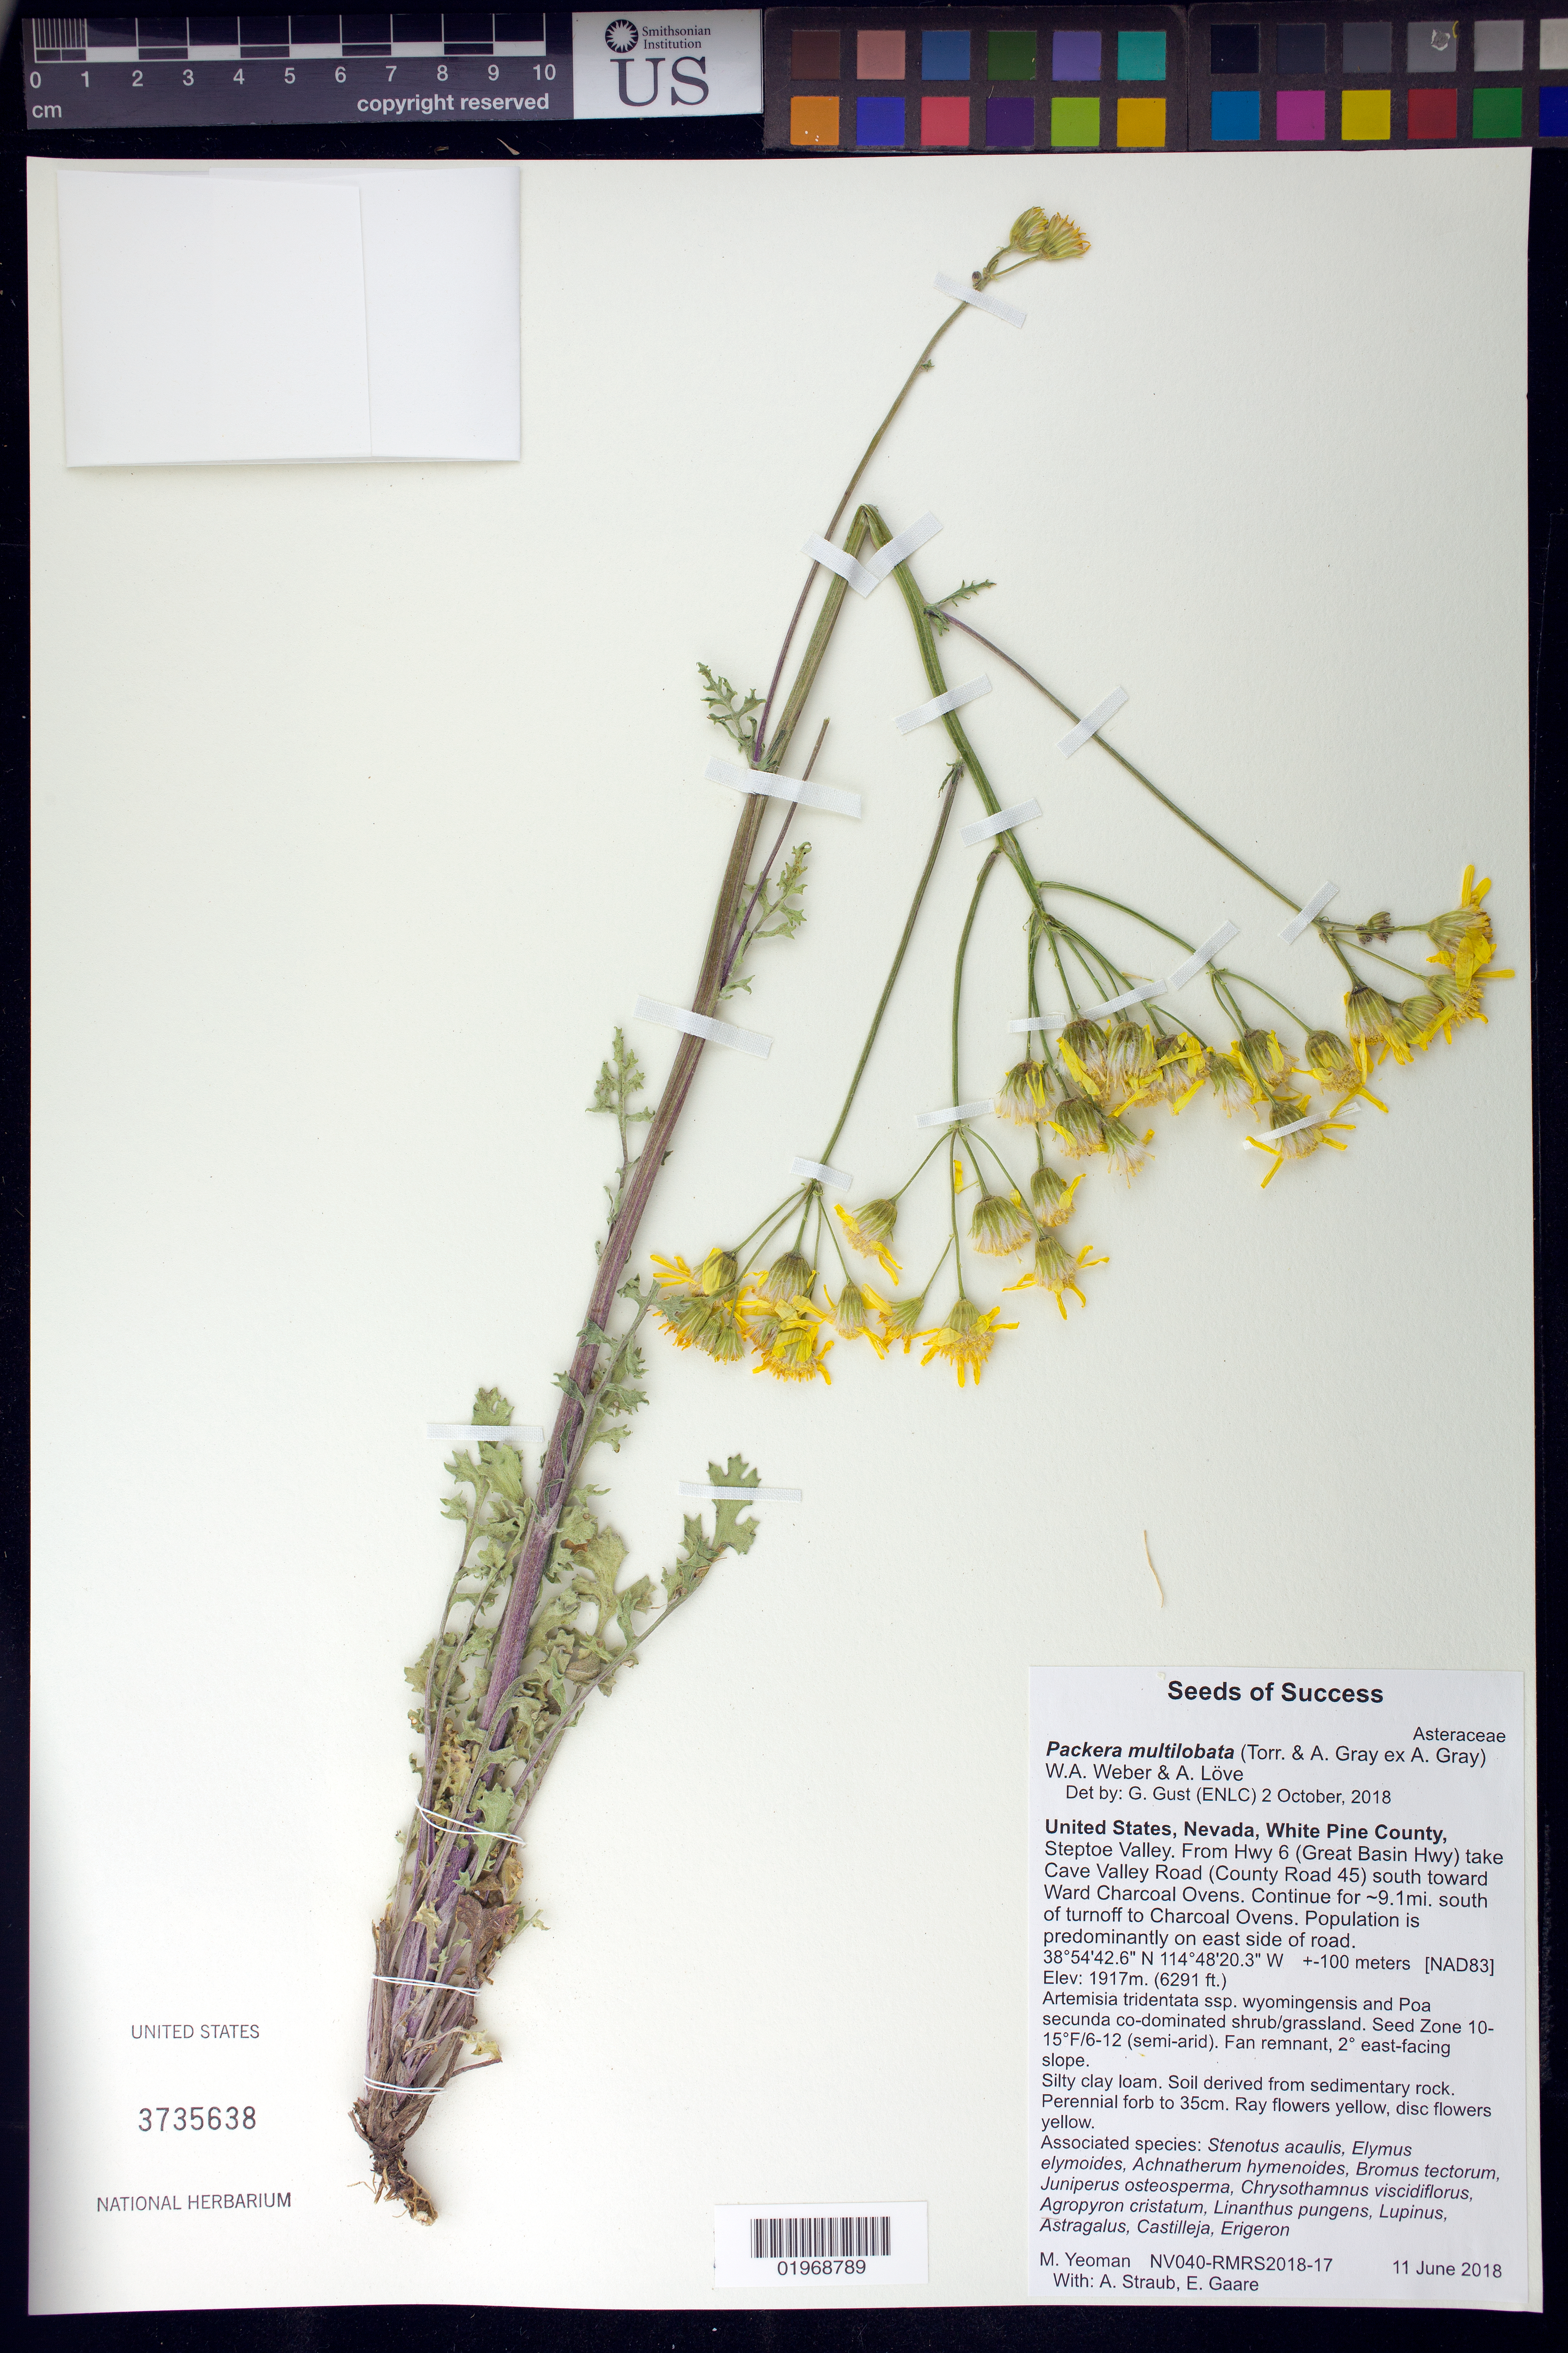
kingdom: Plantae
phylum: Tracheophyta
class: Magnoliopsida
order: Asterales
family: Asteraceae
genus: Packera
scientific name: Packera multilobata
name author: (Torr. & A. Gray) W.A. Weber & Á. Löve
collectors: M. Yeoman, A. Straub & E. Gaare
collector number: NV040-RMRS2018-17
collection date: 2018-06-11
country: United States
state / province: Nevada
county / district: White Pine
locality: Steptoe Valley, from Hwy 6 (Great Basin Hwy) take Cave Valley Rd (County Rd 45) S toward Ward Charcoal Ovens, continue for 9.1 mi S of turnoff to Charcoal Ovens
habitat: Silty clay loam. Soil derived from sedimentary rock.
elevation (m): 1917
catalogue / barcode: US 3735638